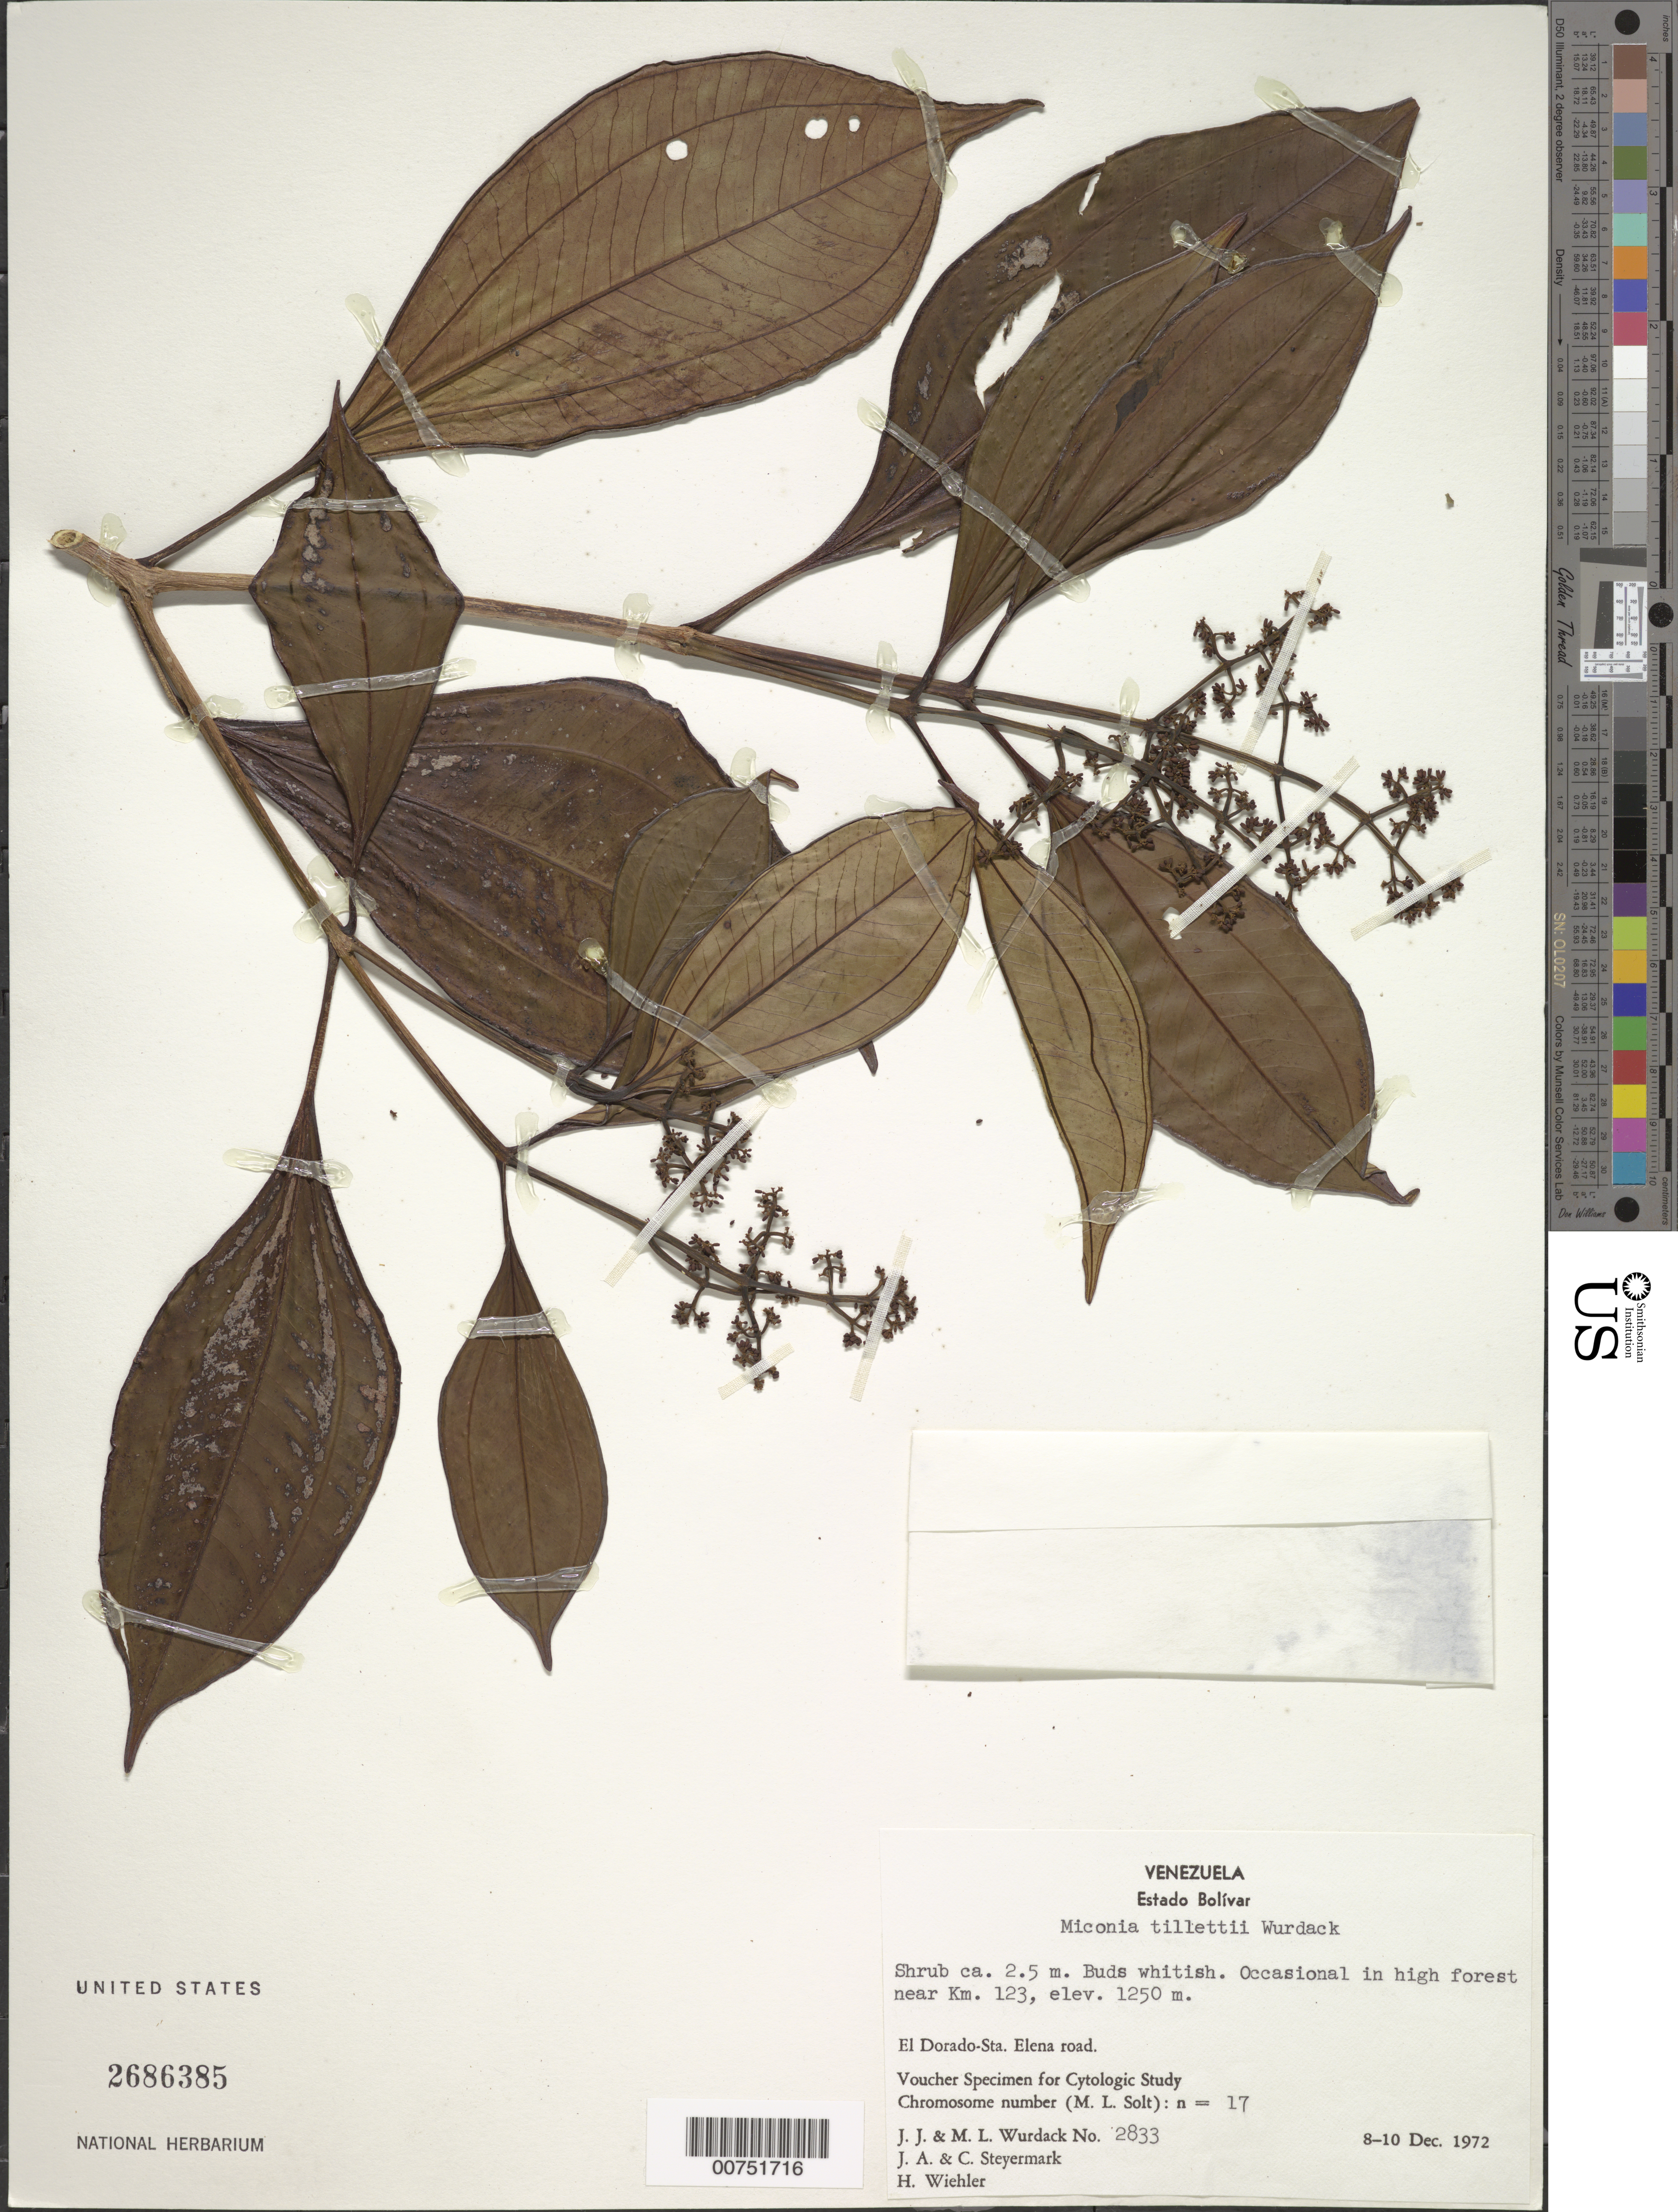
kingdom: Plantae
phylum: Tracheophyta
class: Magnoliopsida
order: Myrtales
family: Melastomataceae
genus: Miconia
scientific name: Miconia tillettii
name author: Wurdack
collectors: J. J. Wurdack, M. L. Wurdack, J. Steyermark & C. Steyermark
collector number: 2833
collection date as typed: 8-Dec-72 to 10-Dec-72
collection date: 1972-12-08/1972-12-10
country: Venezuela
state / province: Bolívar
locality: El Dorado to Sta. Elena road, km 123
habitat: High forest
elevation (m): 1250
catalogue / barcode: US 2686385